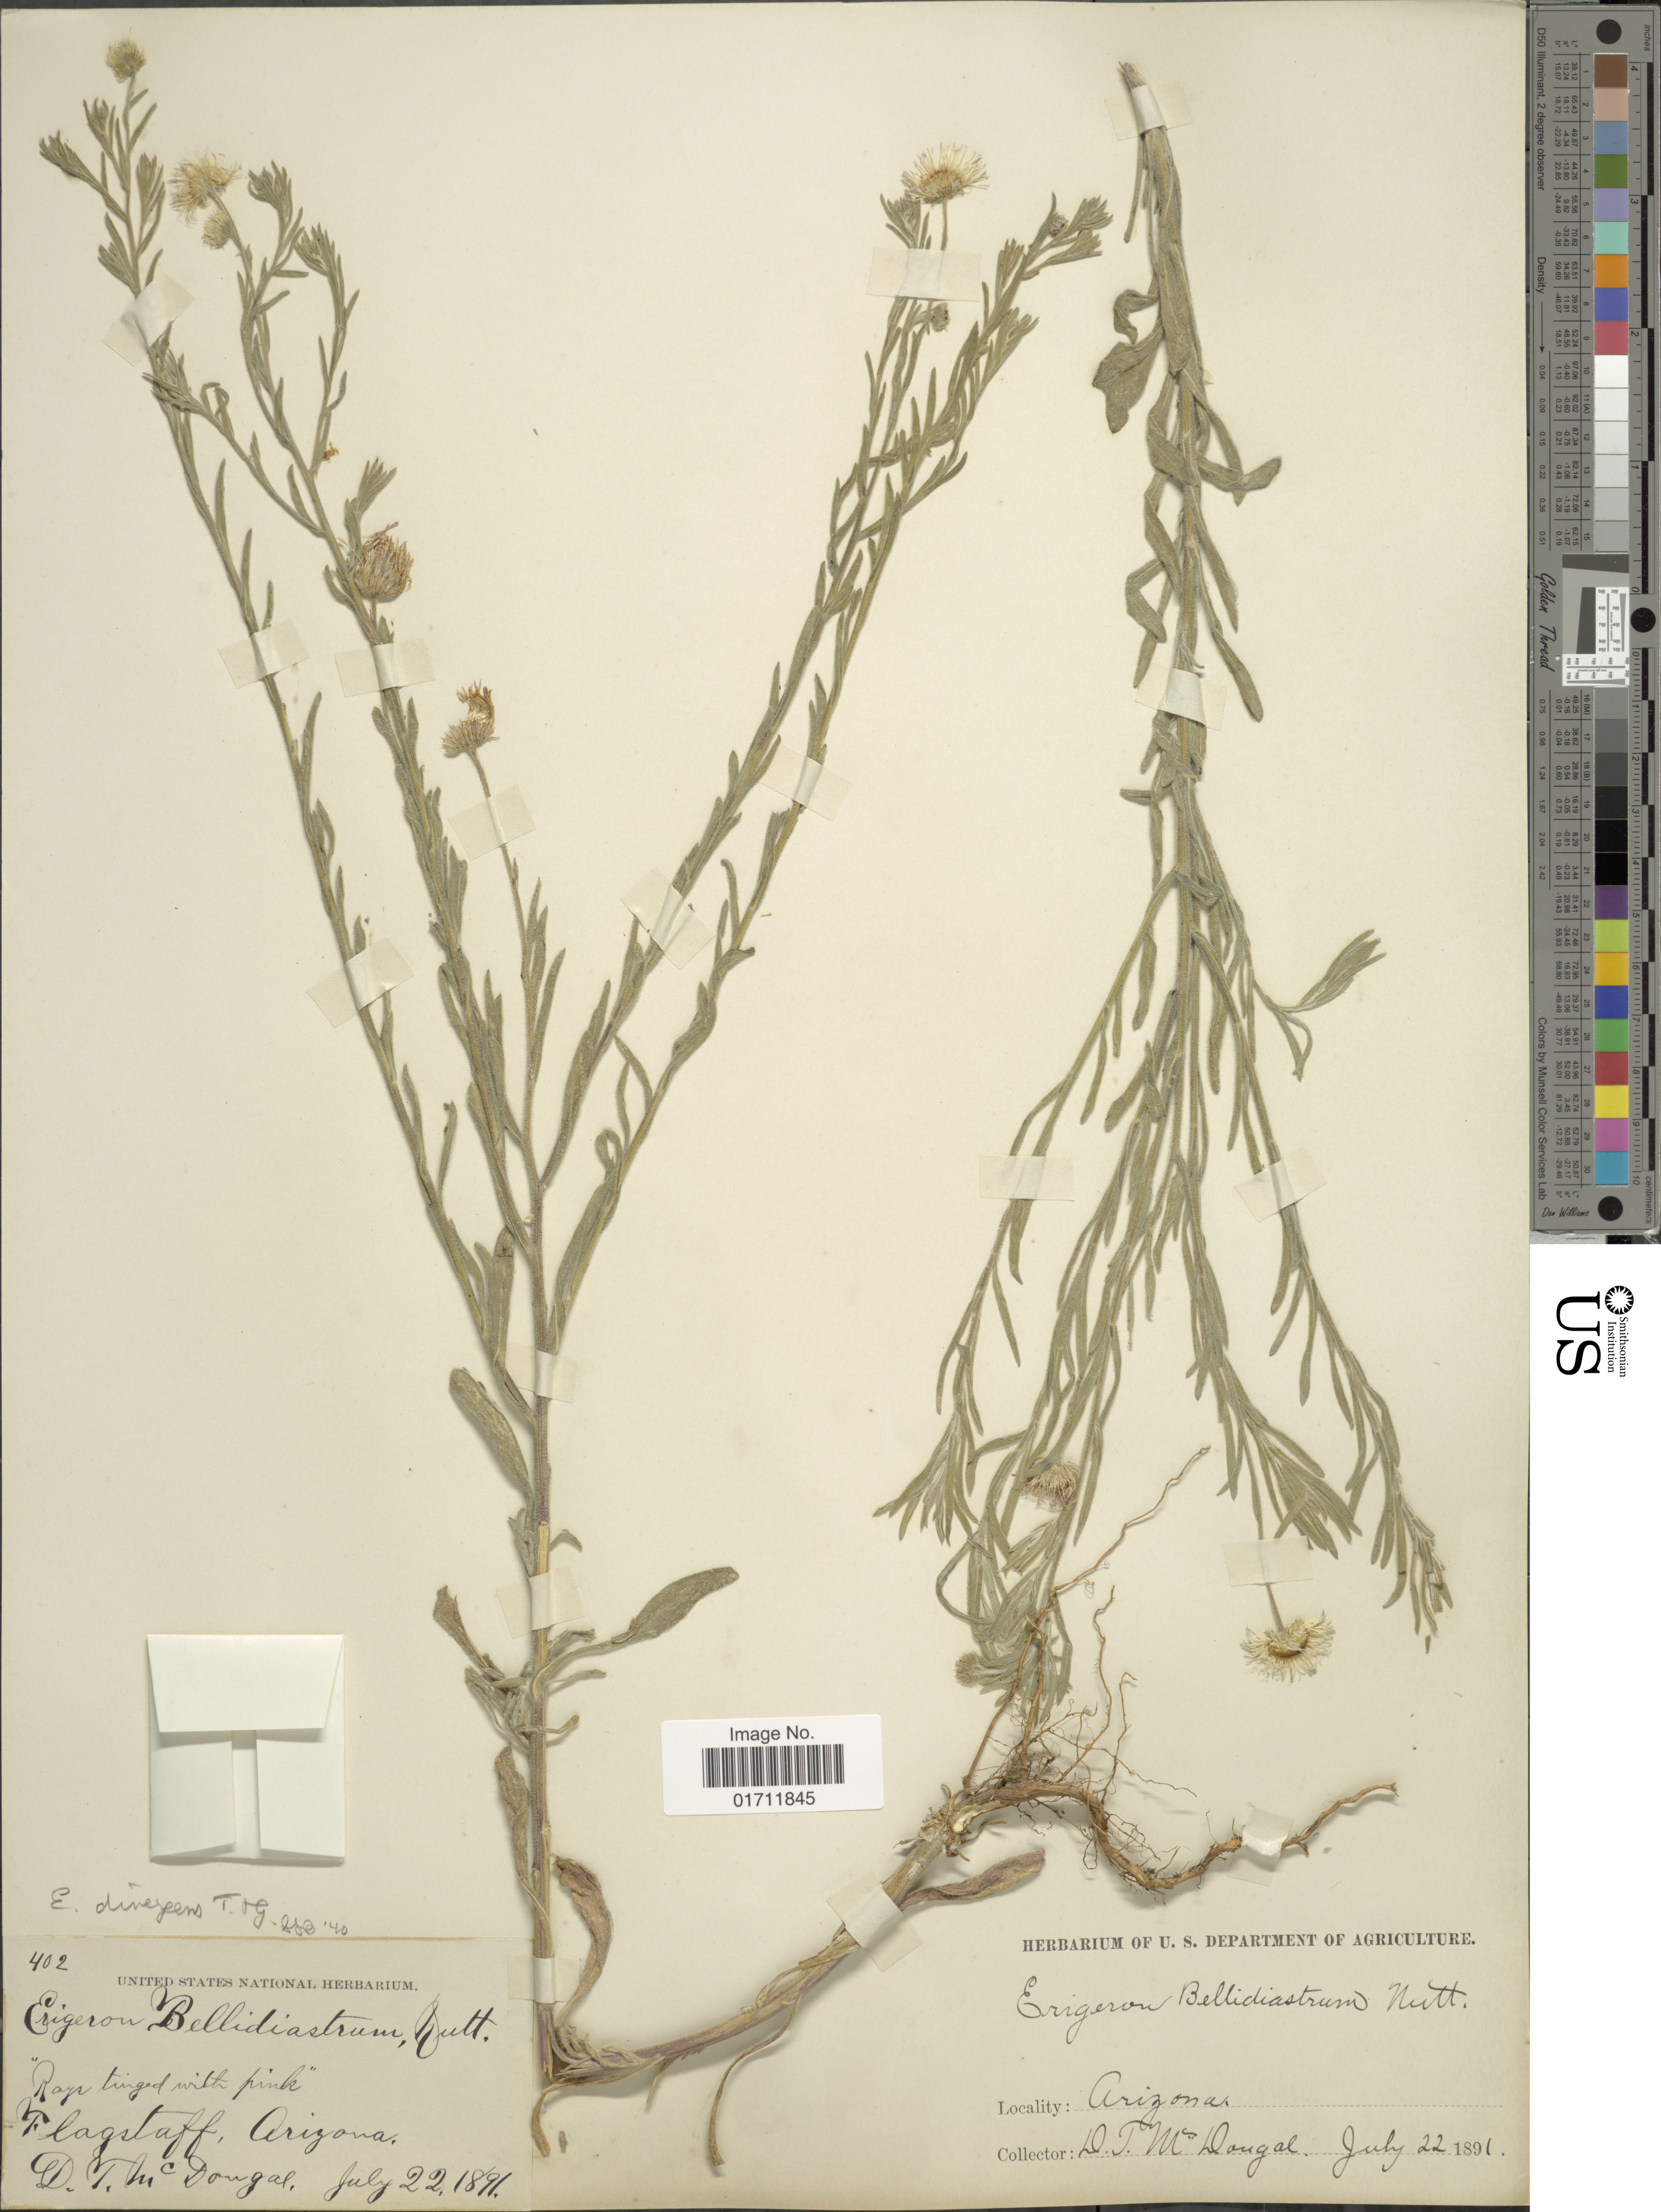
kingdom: Plantae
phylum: Tracheophyta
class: Magnoliopsida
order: Asterales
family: Asteraceae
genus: Erigeron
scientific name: Erigeron divergens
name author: Torr. & A. Gray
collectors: D. McDougal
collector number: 402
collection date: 1891-07-22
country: United States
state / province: Arizona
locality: Flagstaff